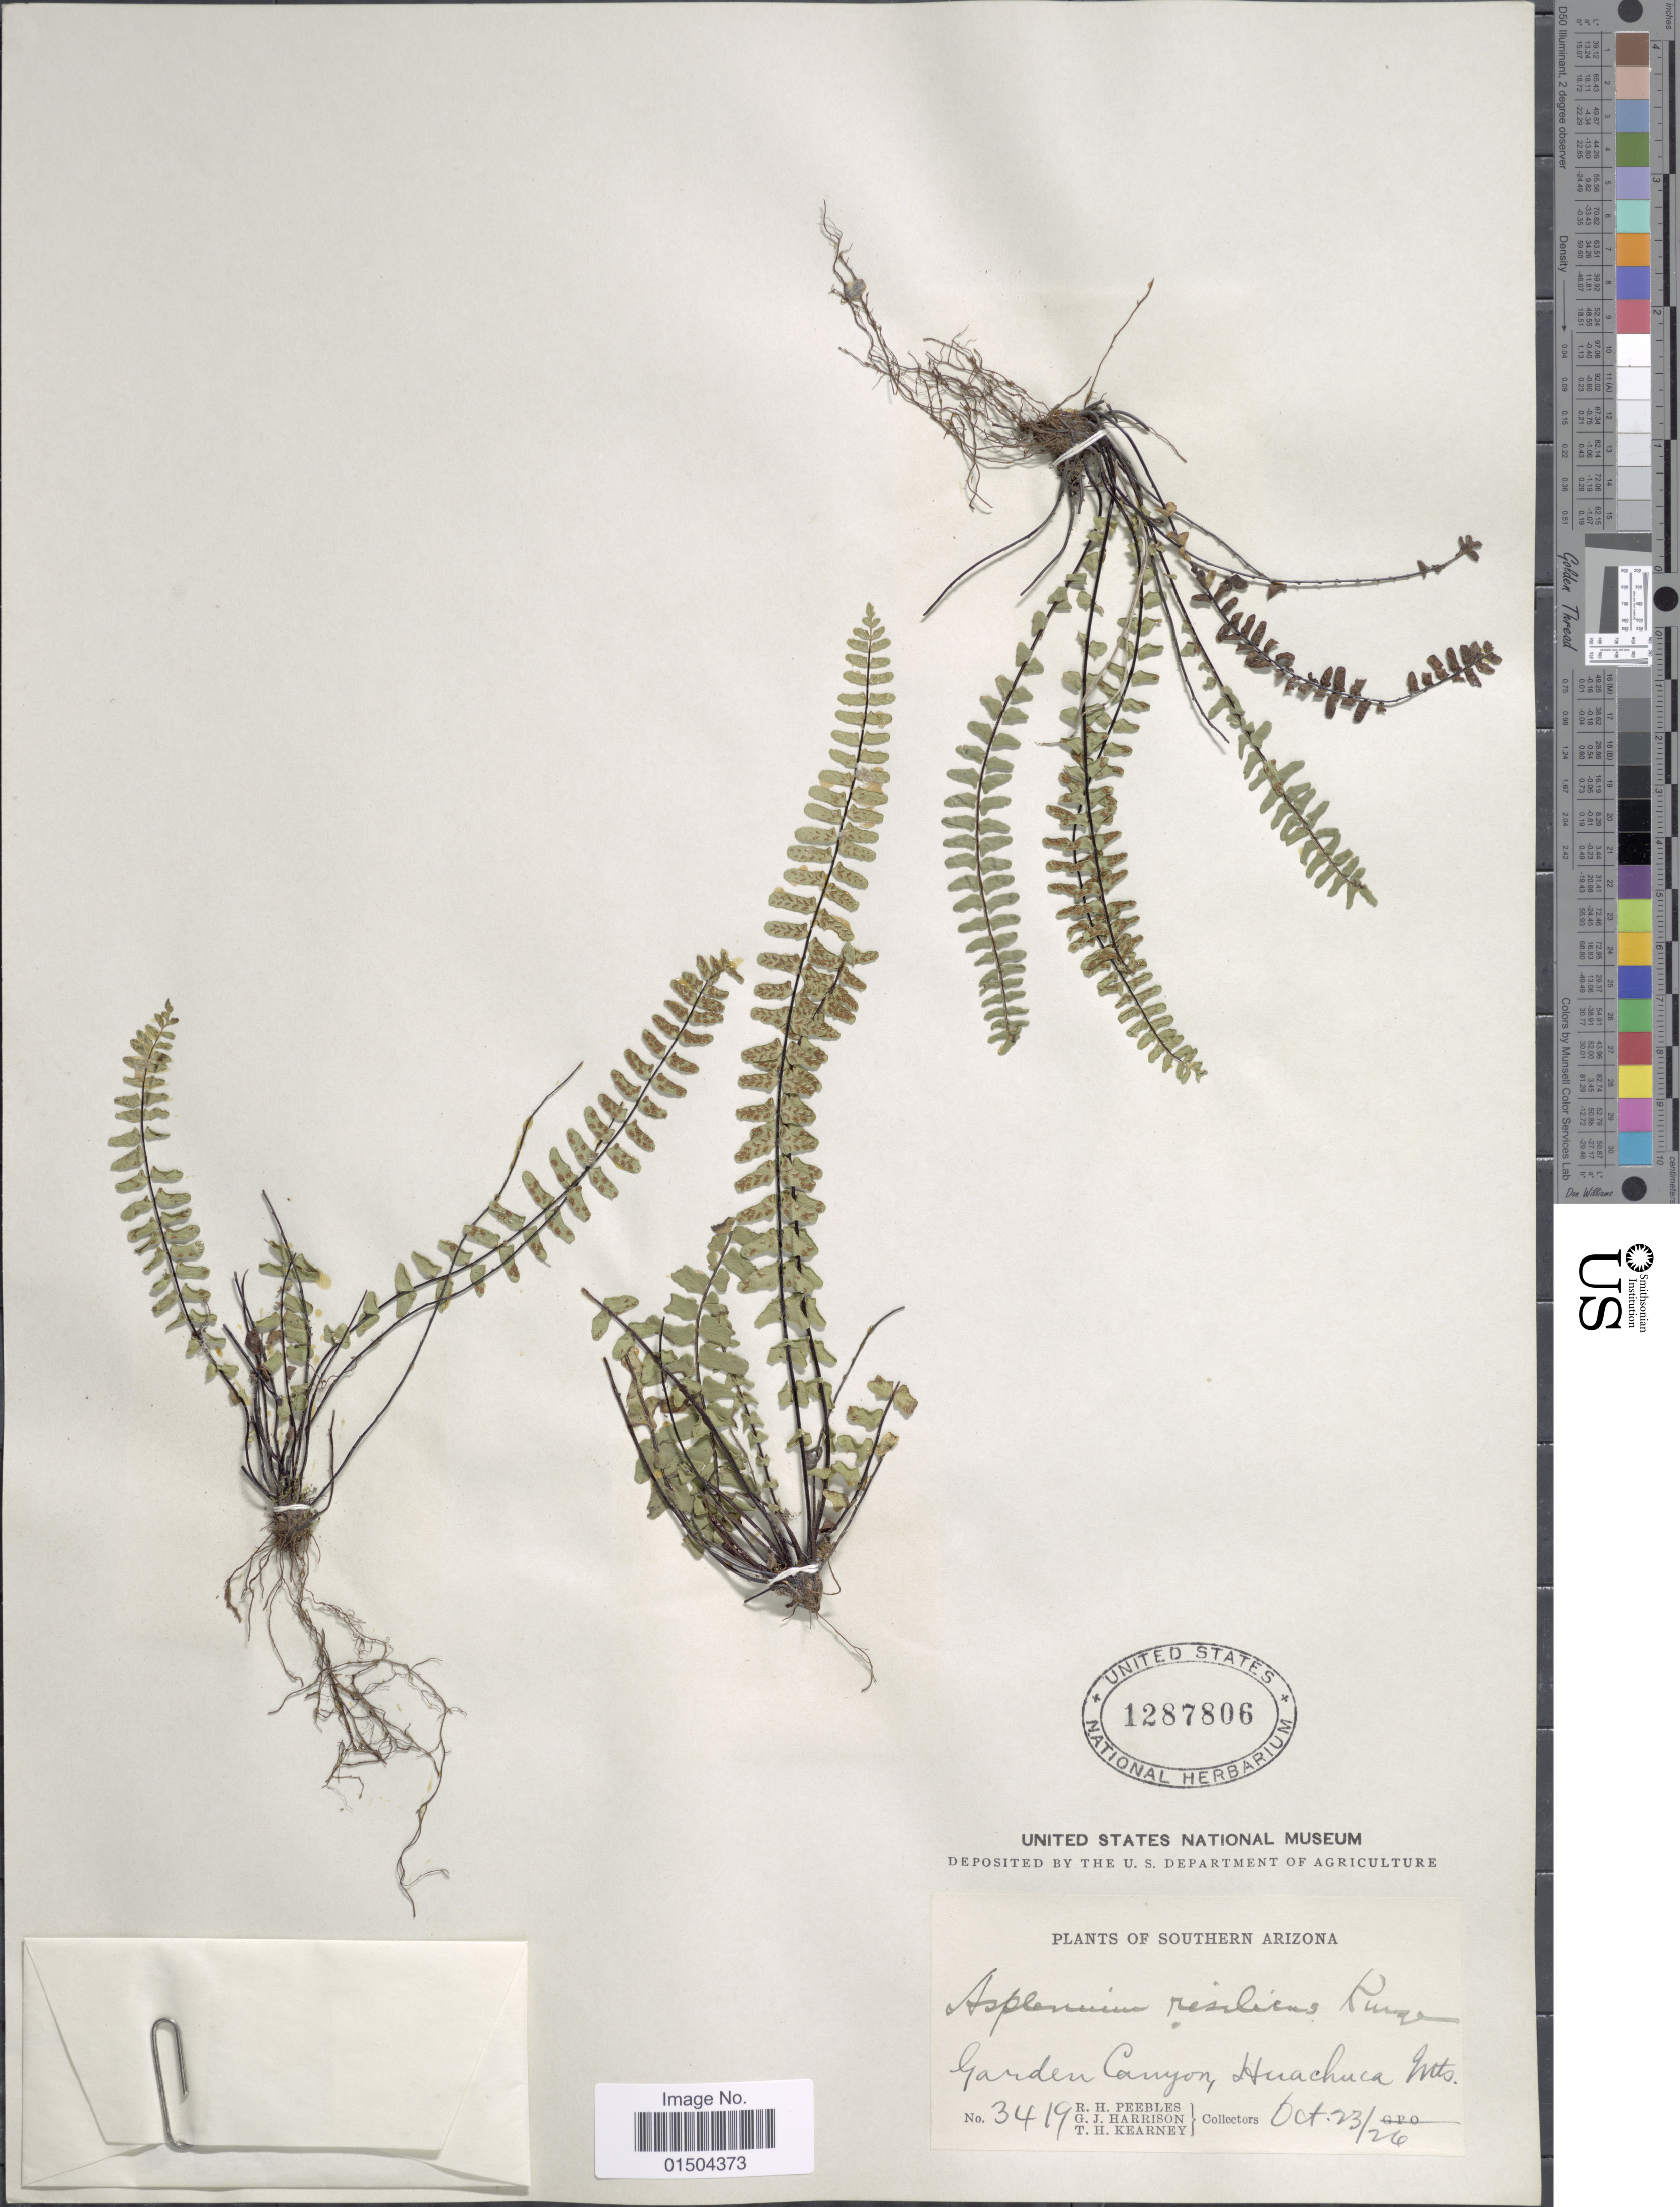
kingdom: Plantae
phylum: Tracheophyta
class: Polypodiopsida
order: Polypodiales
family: Aspleniaceae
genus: Asplenium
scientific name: Asplenium resiliens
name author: Kunze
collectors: R. H. Peebles, G. J. Harrison & T. H. Kearney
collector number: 3419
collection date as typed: Transcribed d/m/y: 23/10/26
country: United States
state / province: Arizona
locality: Southern Arizona. Garden Canyon, Huachuca Mts.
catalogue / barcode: US 1287806